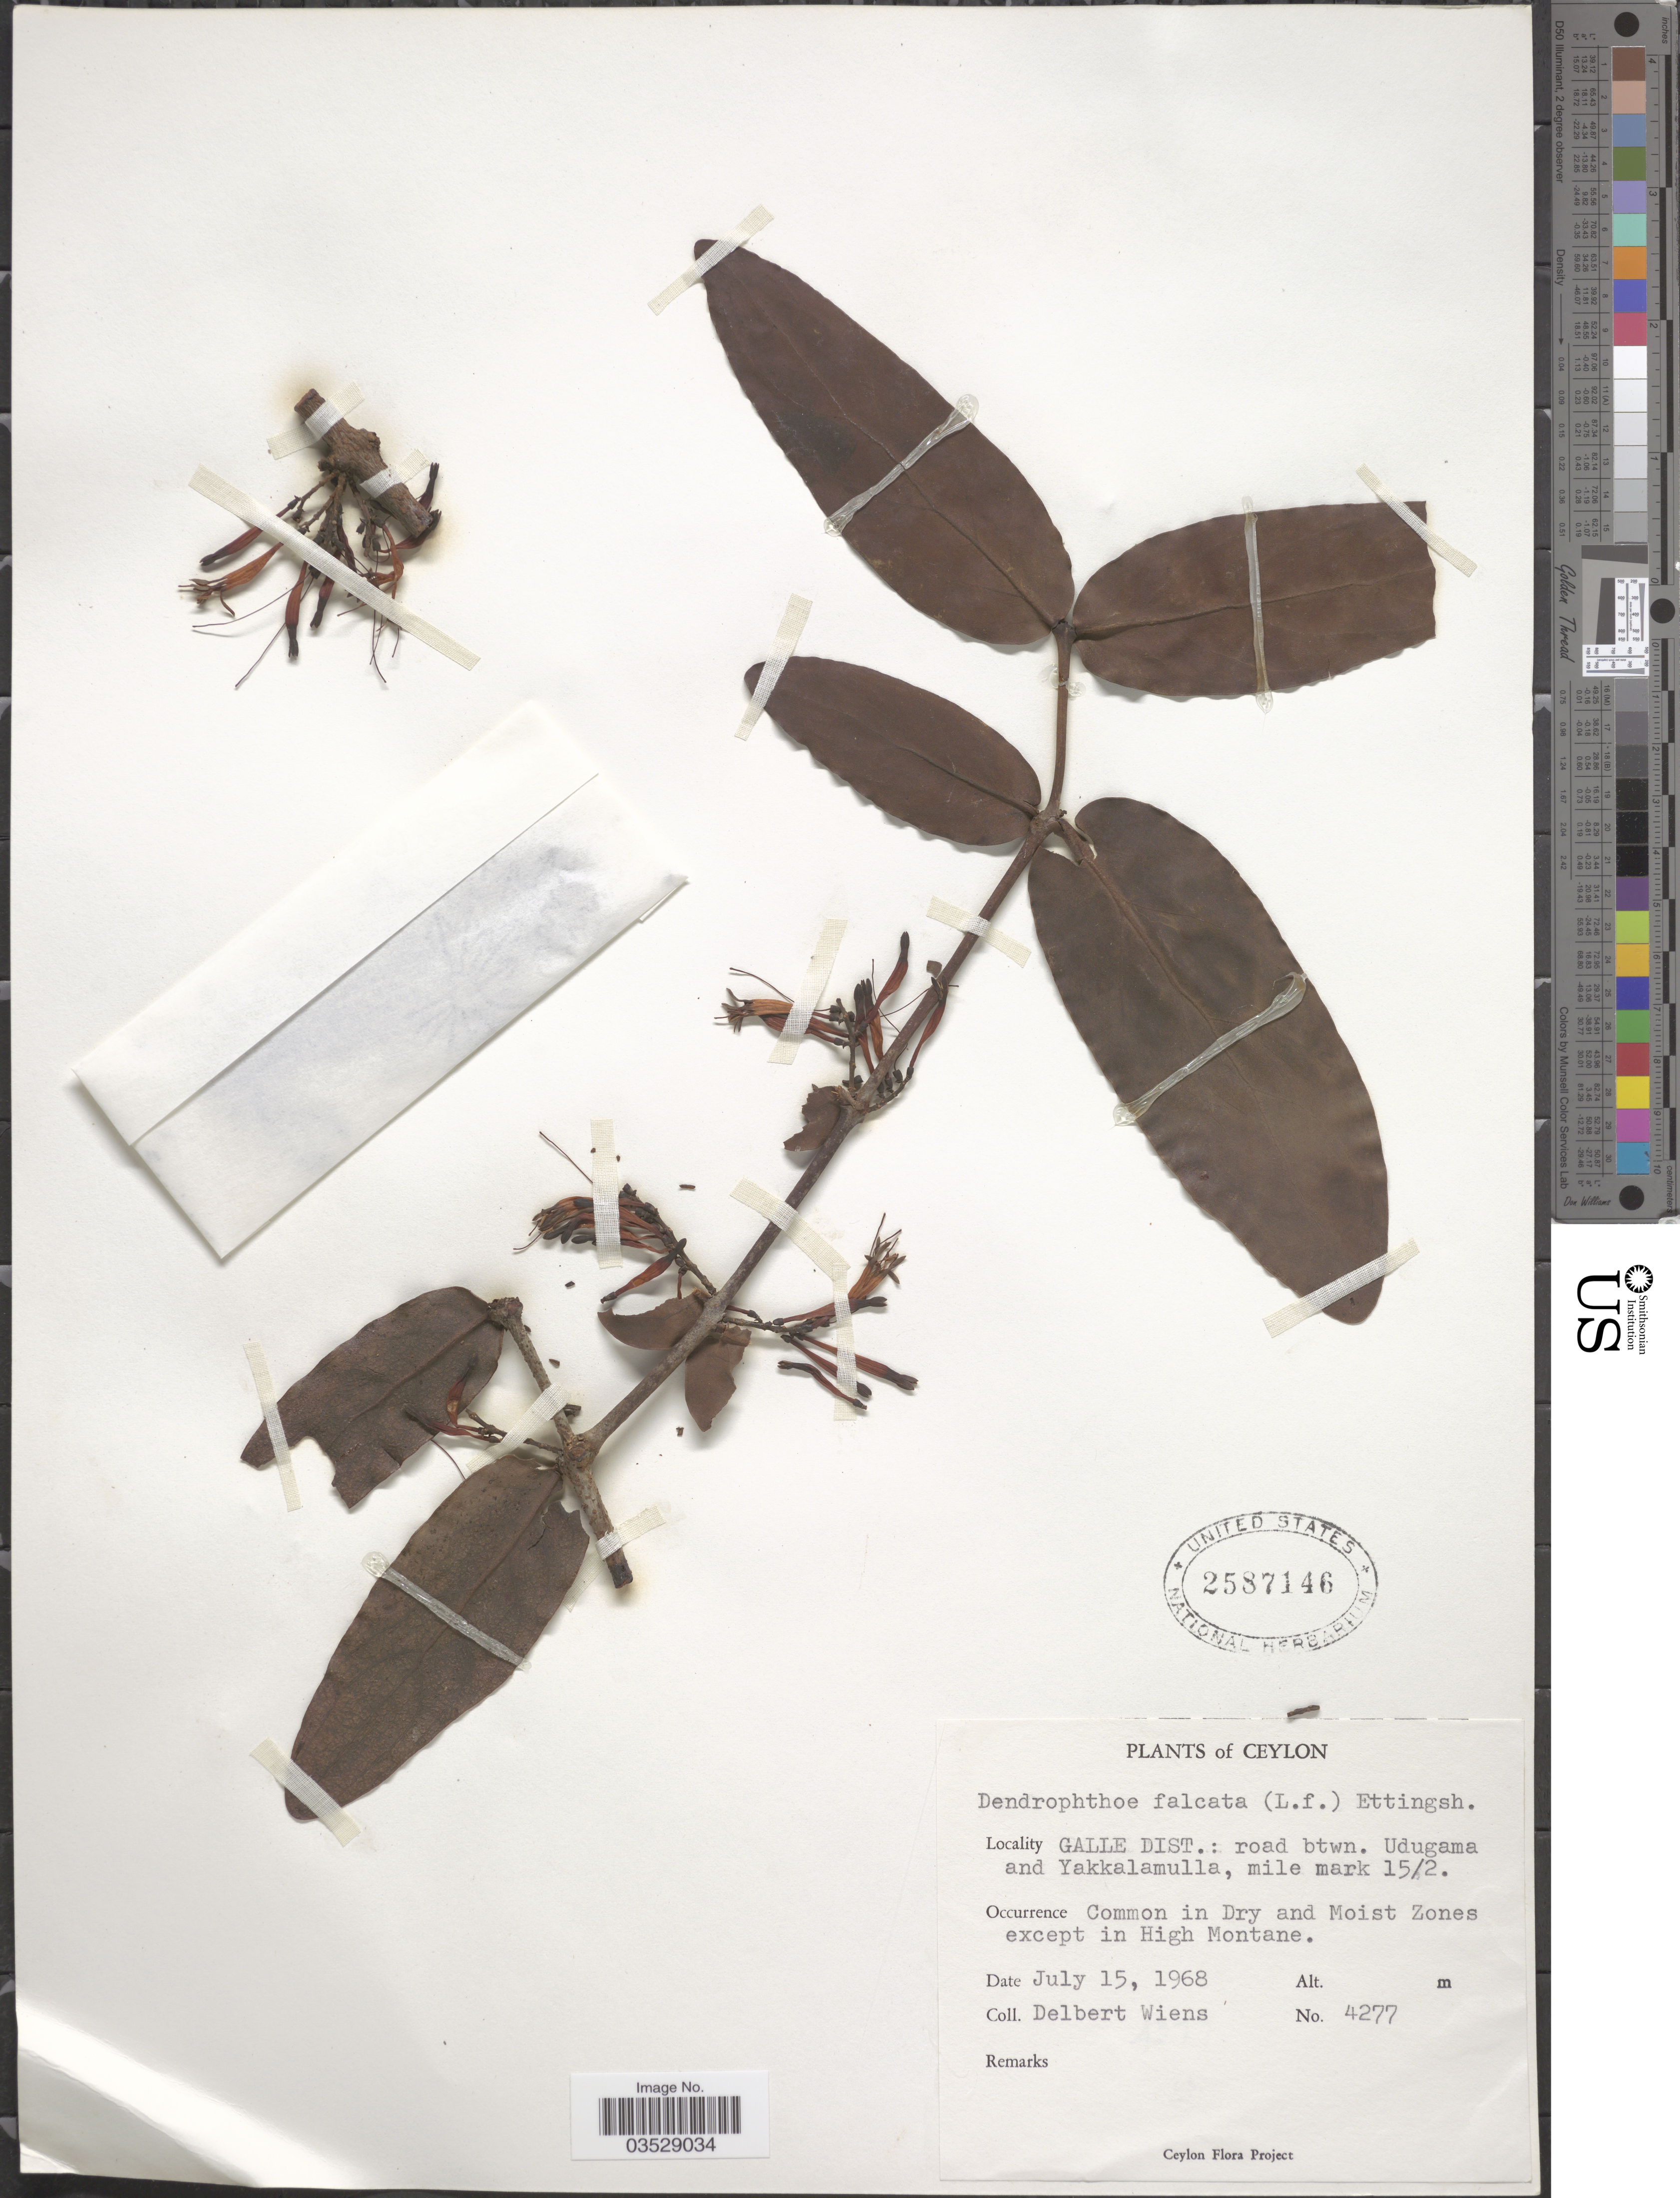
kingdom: Plantae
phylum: Tracheophyta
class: Magnoliopsida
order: Santalales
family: Loranthaceae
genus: Dendrophthoe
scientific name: Dendrophthoe falcata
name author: (L. f.) Ettingsh.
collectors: D. Wiens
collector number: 4277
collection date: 1968-07-15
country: Sri Lanka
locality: Ceylon. Galle Dist.: road btwn. Udugama and Yakkalamulla, mile mark 15/2.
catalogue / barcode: US 2587146